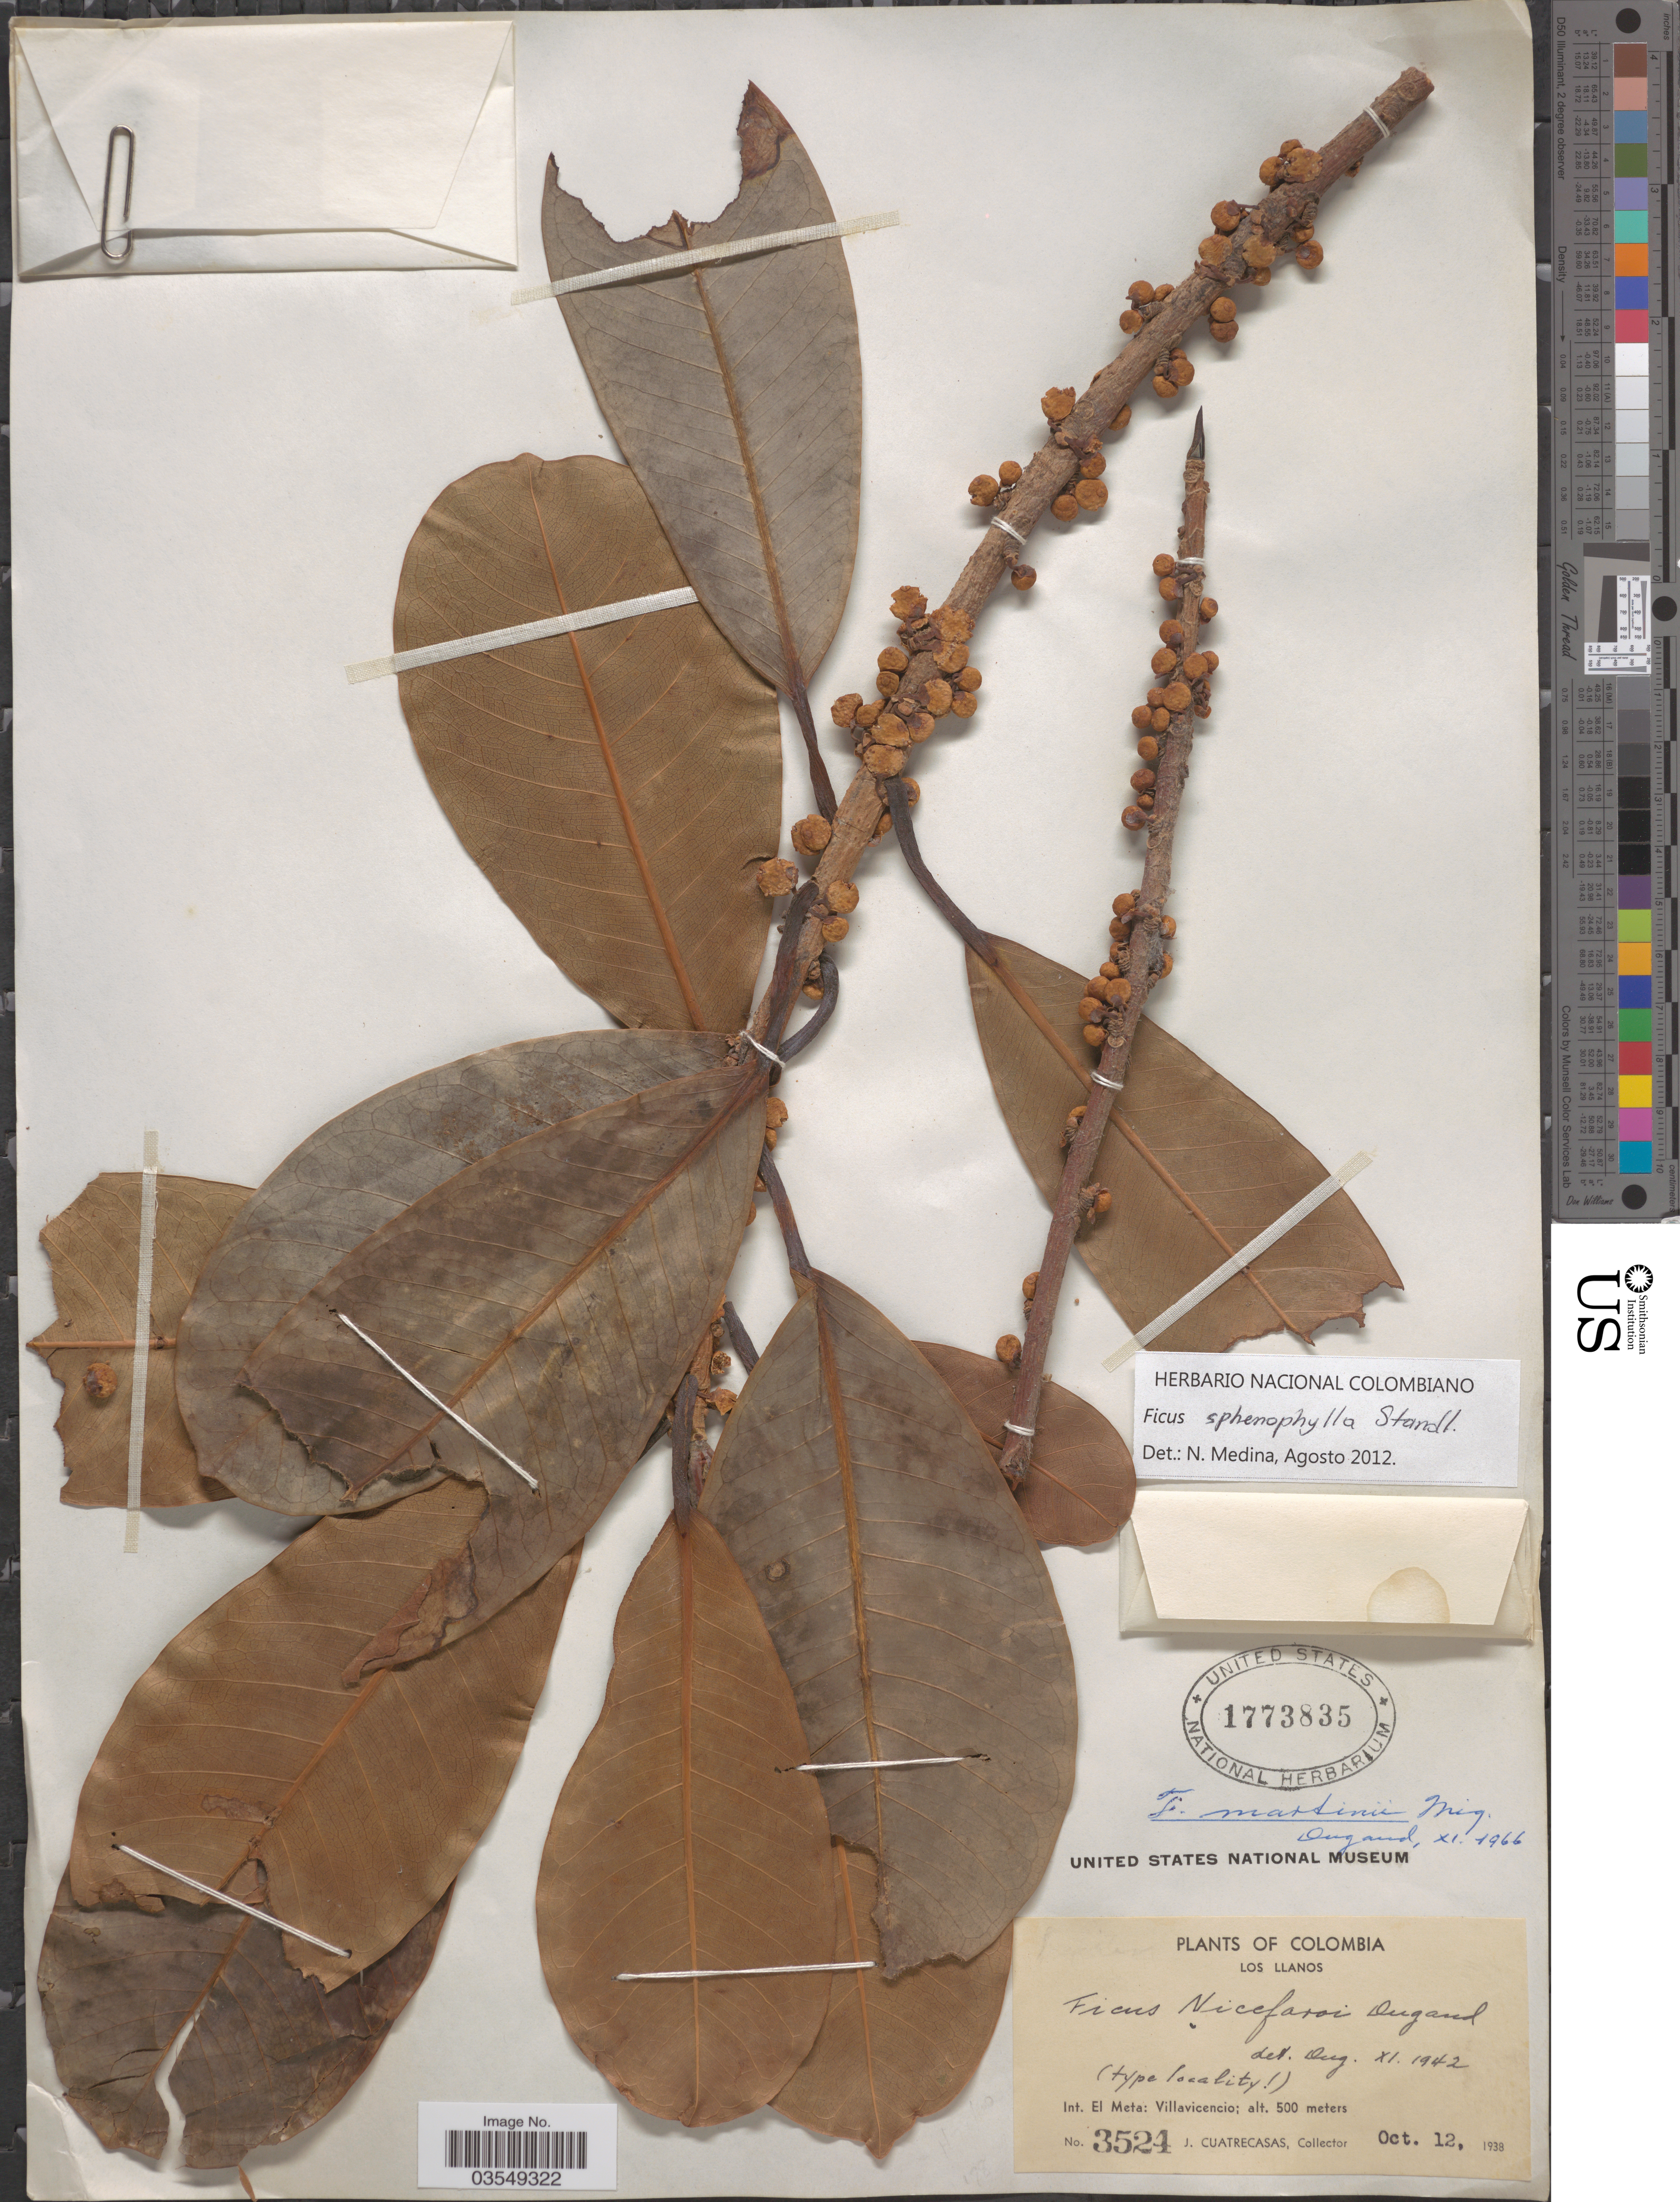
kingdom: Plantae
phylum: Tracheophyta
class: Magnoliopsida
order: Rosales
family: Moraceae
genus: Ficus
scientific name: Ficus sphenophylla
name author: Standl.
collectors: J. Cuatrecasas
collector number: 3524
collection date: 1938-10-12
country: Colombia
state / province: Meta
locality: Los Llanos. Int. El Meta: Villavicencio.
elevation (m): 500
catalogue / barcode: US 1773835